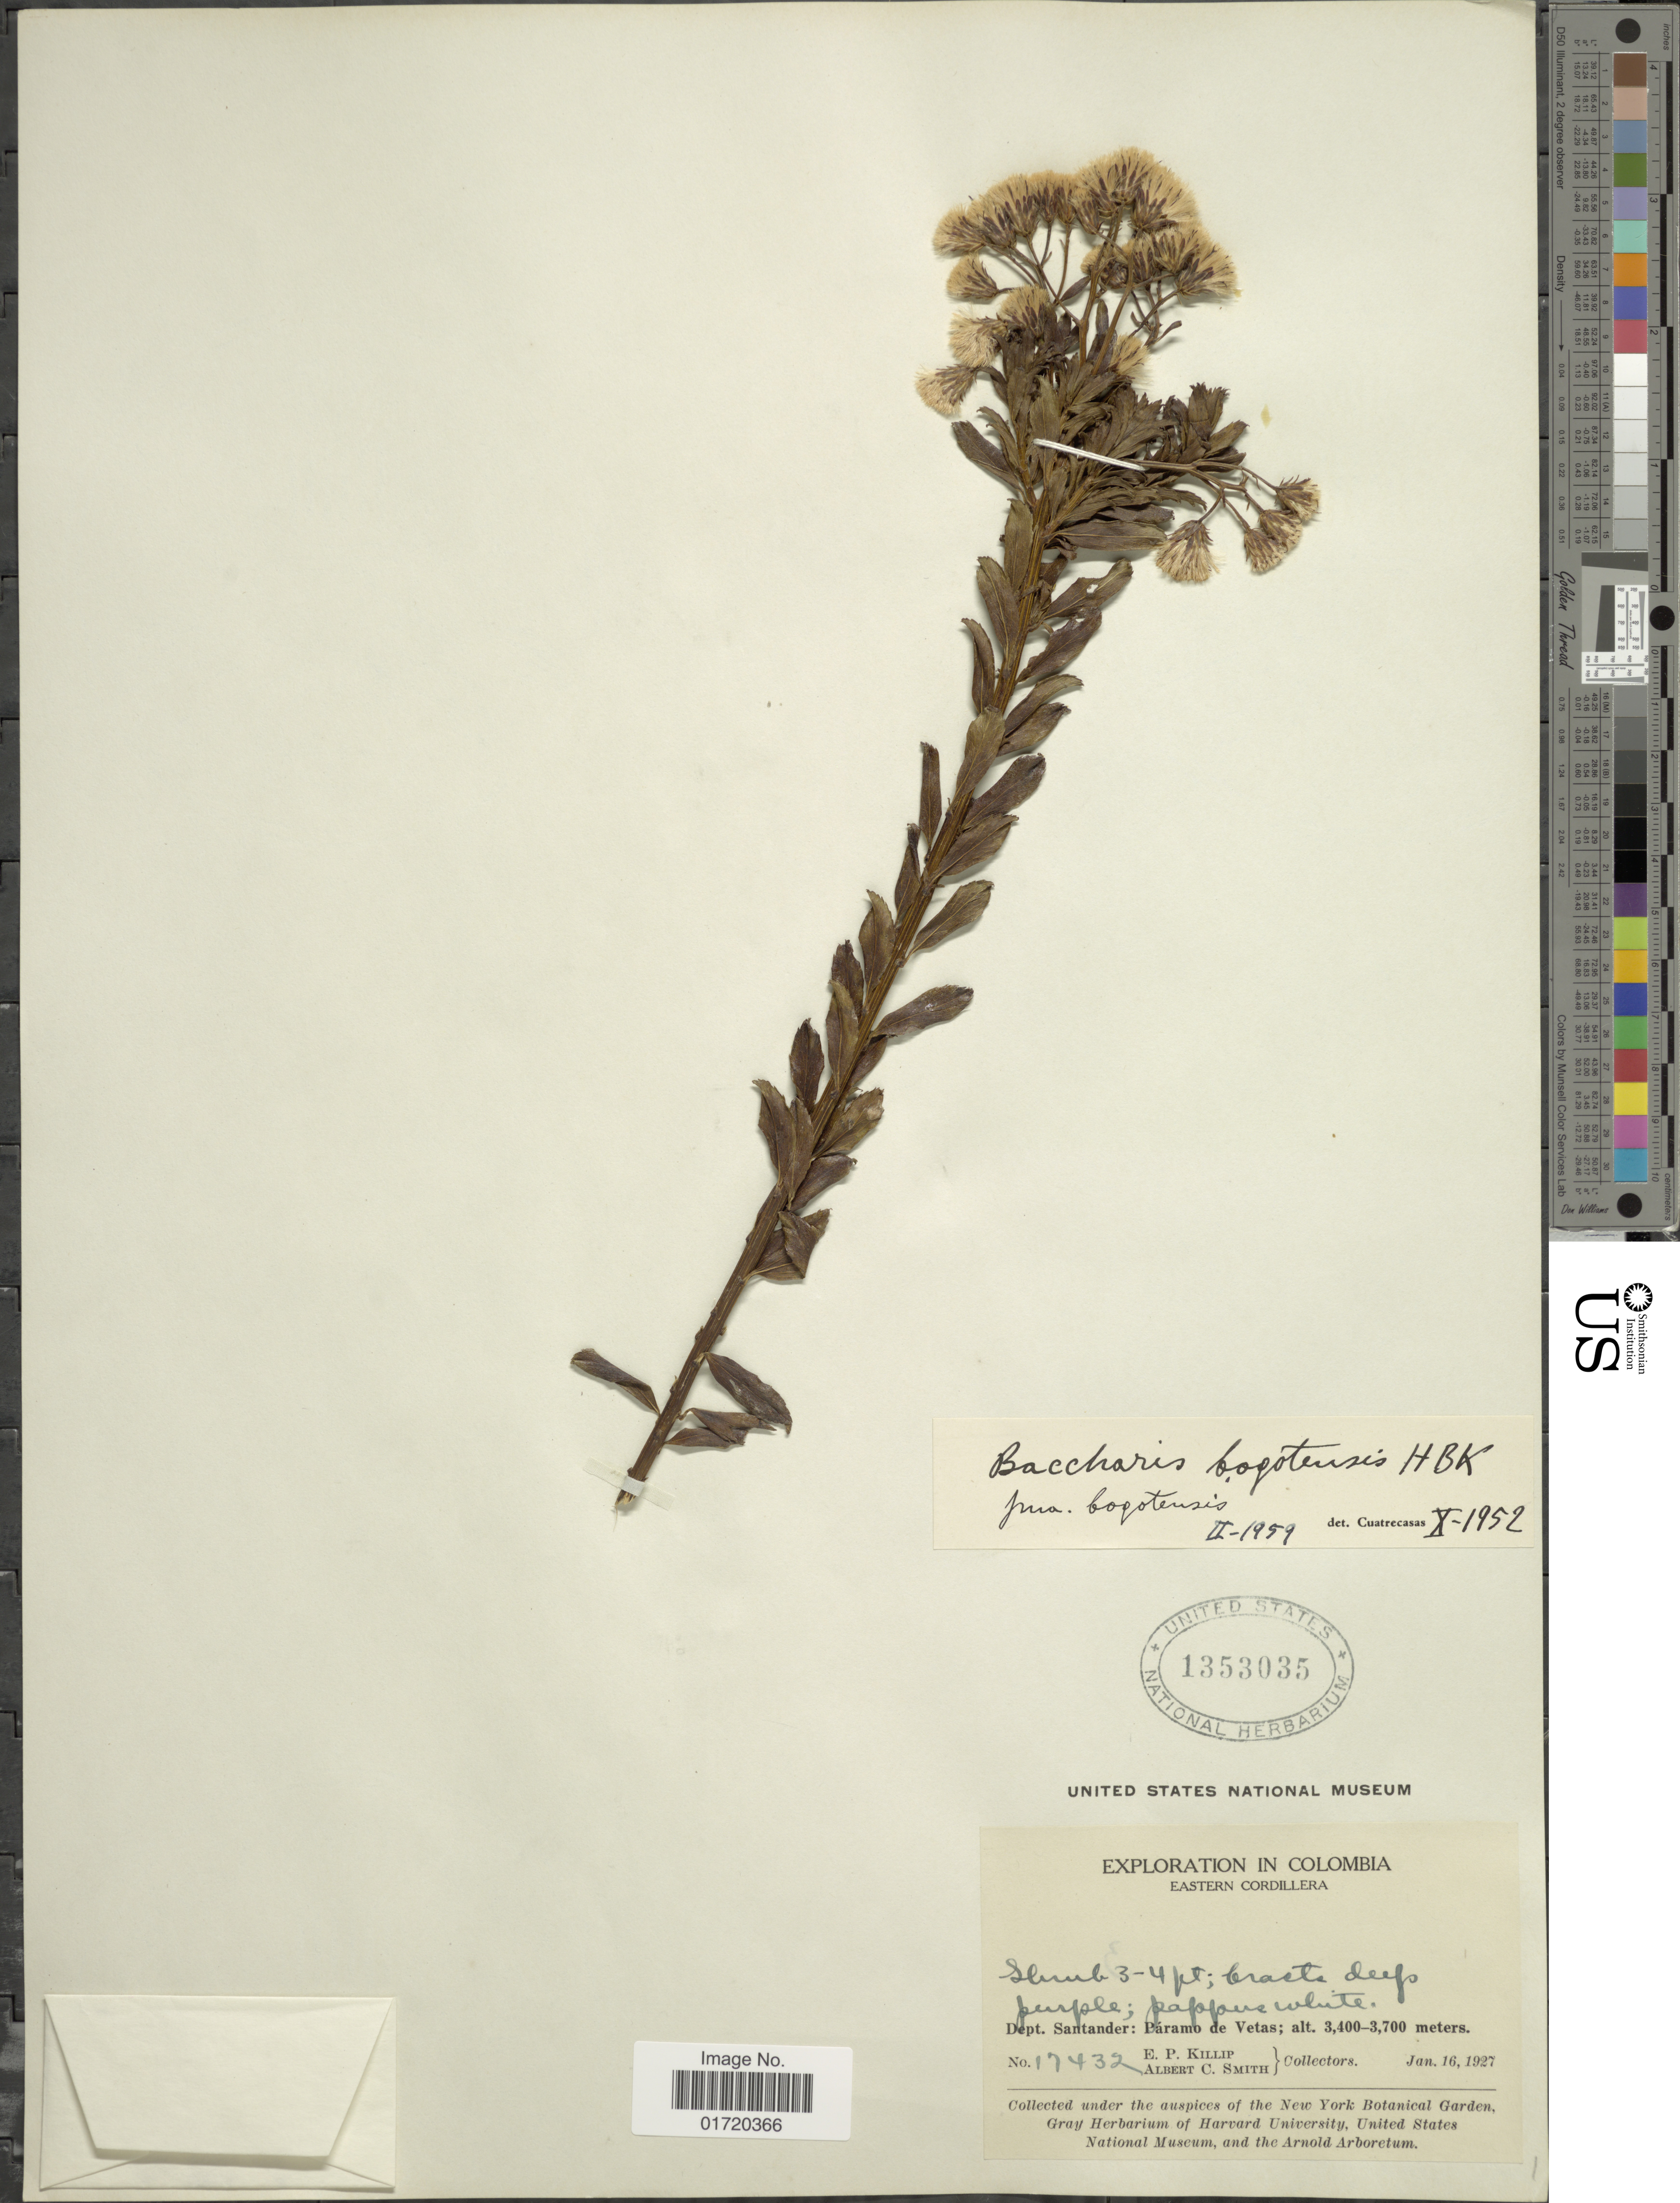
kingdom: Plantae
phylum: Tracheophyta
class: Magnoliopsida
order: Asterales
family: Asteraceae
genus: Baccharis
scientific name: Baccharis bogotensis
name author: Kunth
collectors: E. P. Killip & A. C. Smith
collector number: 17432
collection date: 1927-01-16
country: Colombia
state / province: Santander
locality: Eastern Cordillera, Paramo de Vetas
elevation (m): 3400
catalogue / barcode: US 1353035